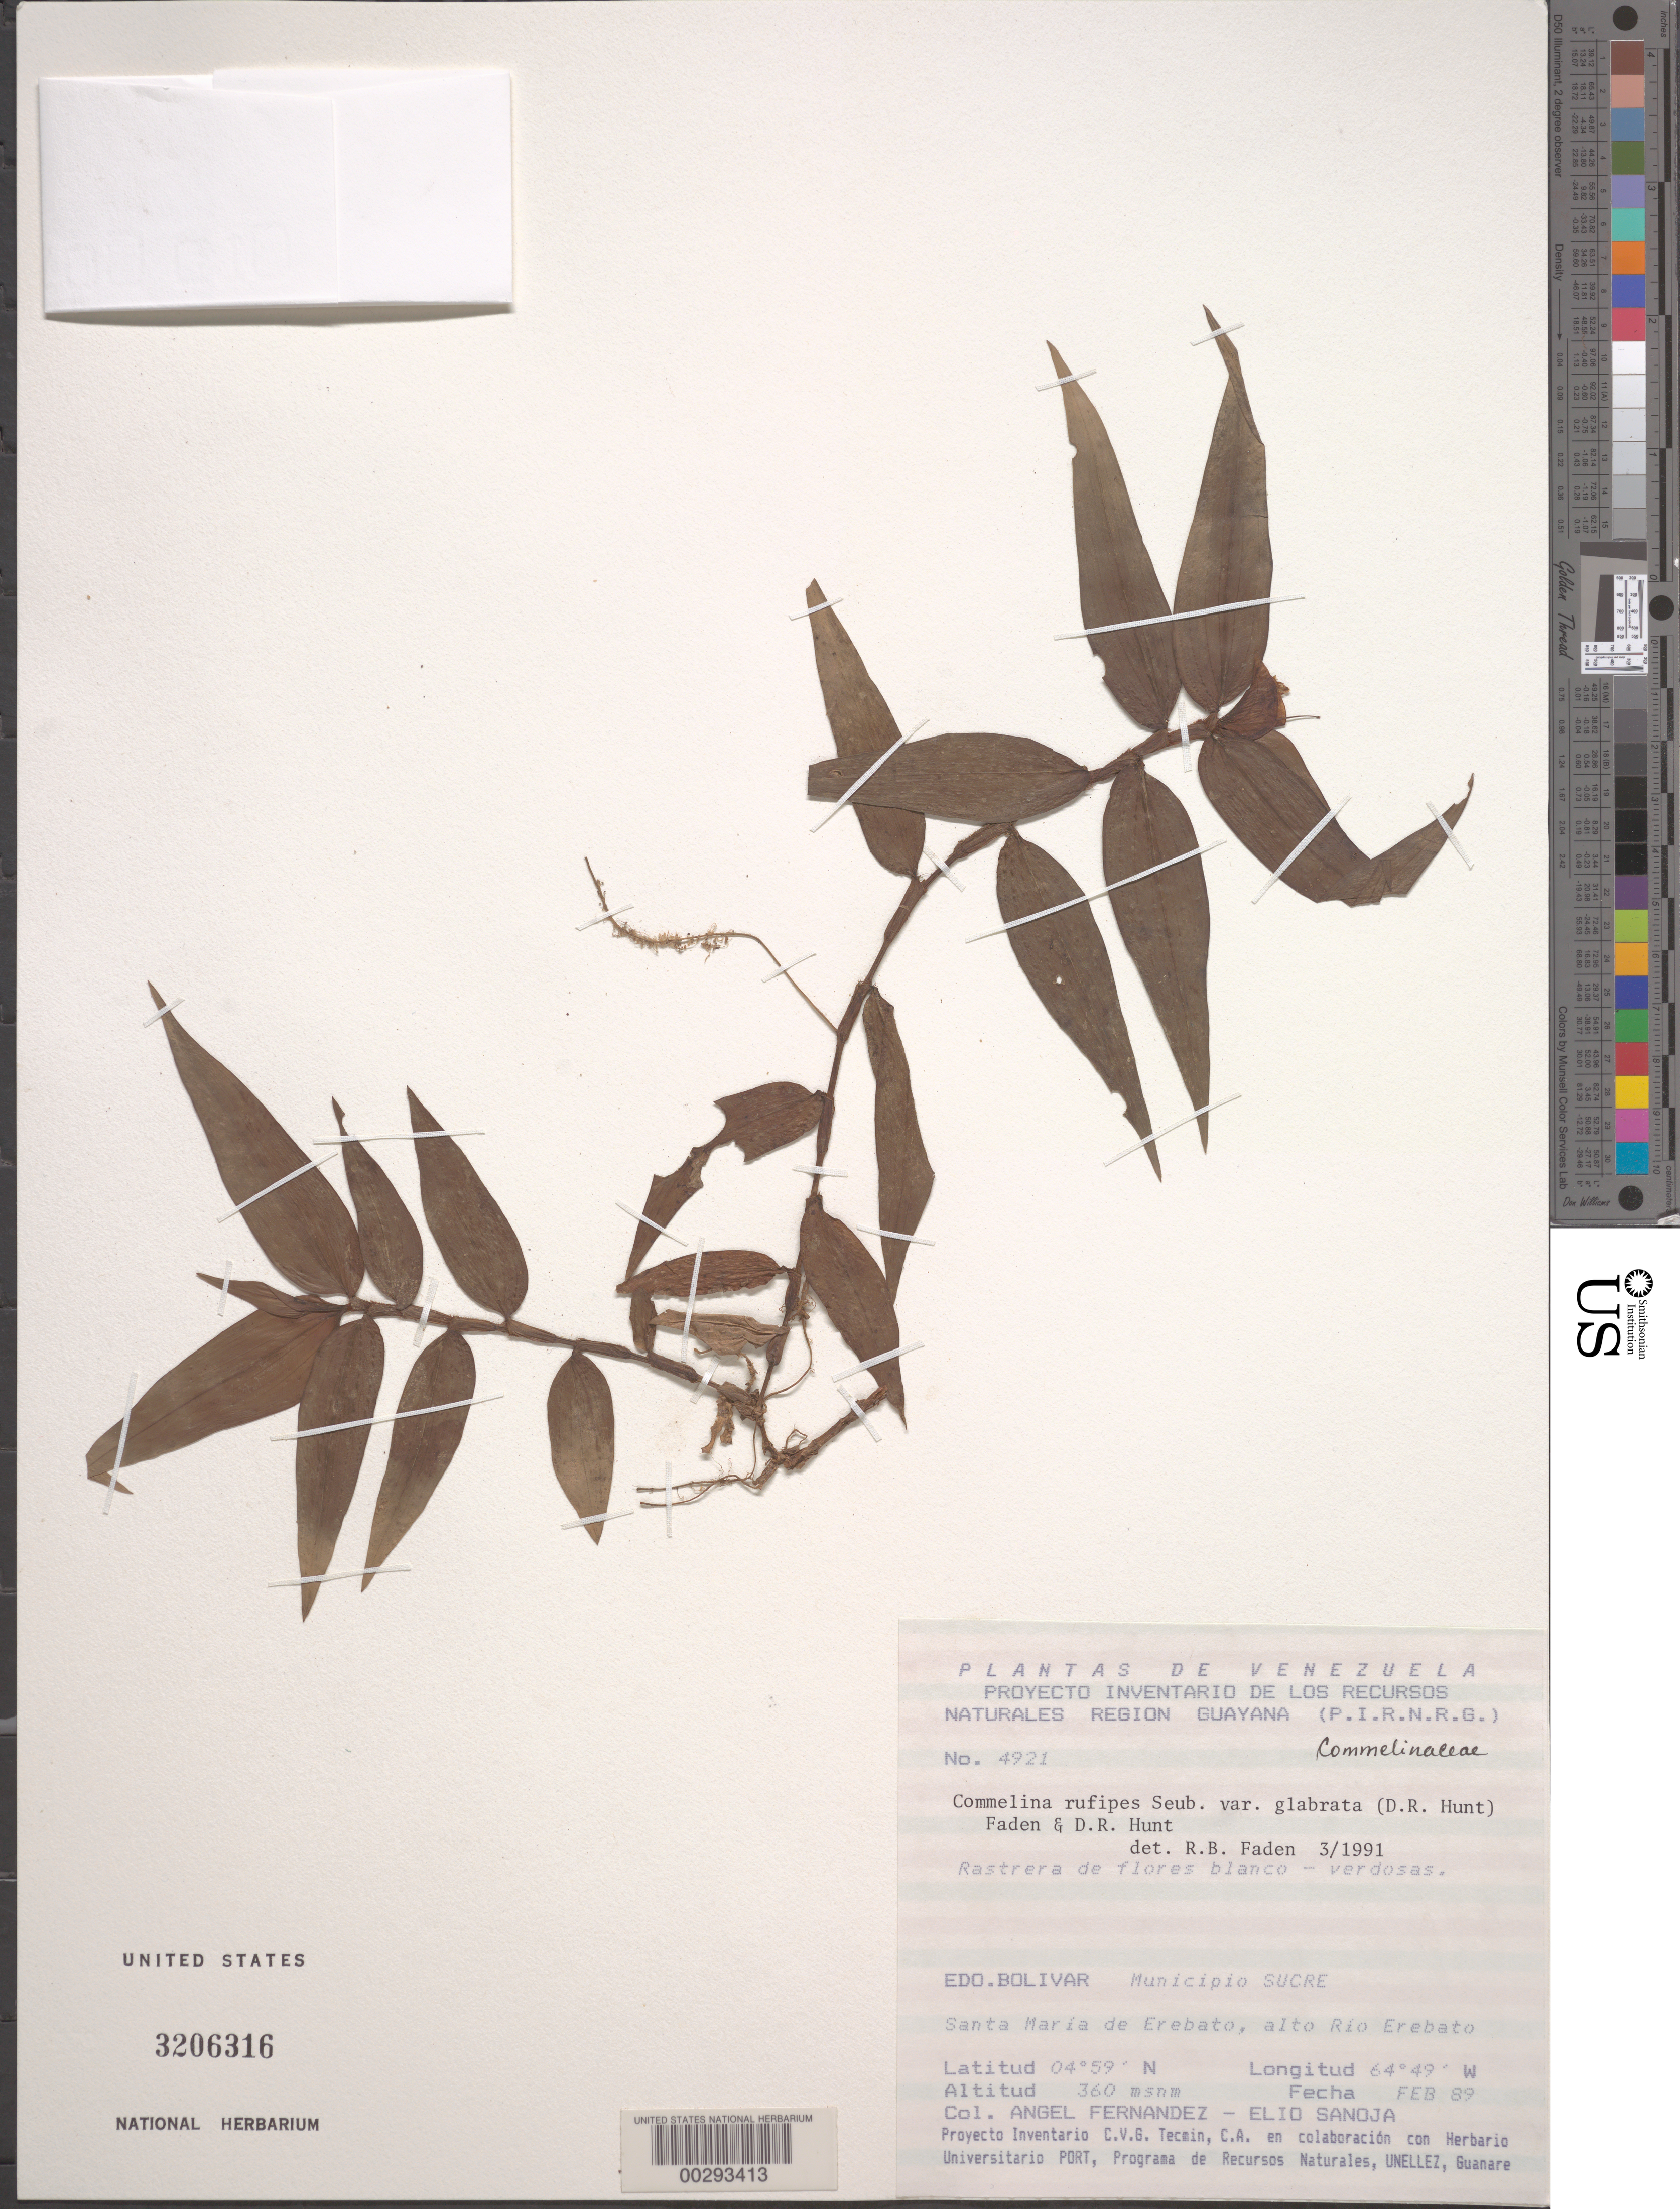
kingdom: Plantae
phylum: Tracheophyta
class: Liliopsida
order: Commelinales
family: Commelinaceae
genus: Commelina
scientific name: Commelina rufipes var. glabrata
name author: (D.R. Hunt) Faden & D.R. Hunt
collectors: Á. Fernández & E. Sanoja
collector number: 4921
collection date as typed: Feb 1989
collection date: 1989-02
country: Ecuador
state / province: Bolívar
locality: Santa Maria de Erebato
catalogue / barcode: US 3206316